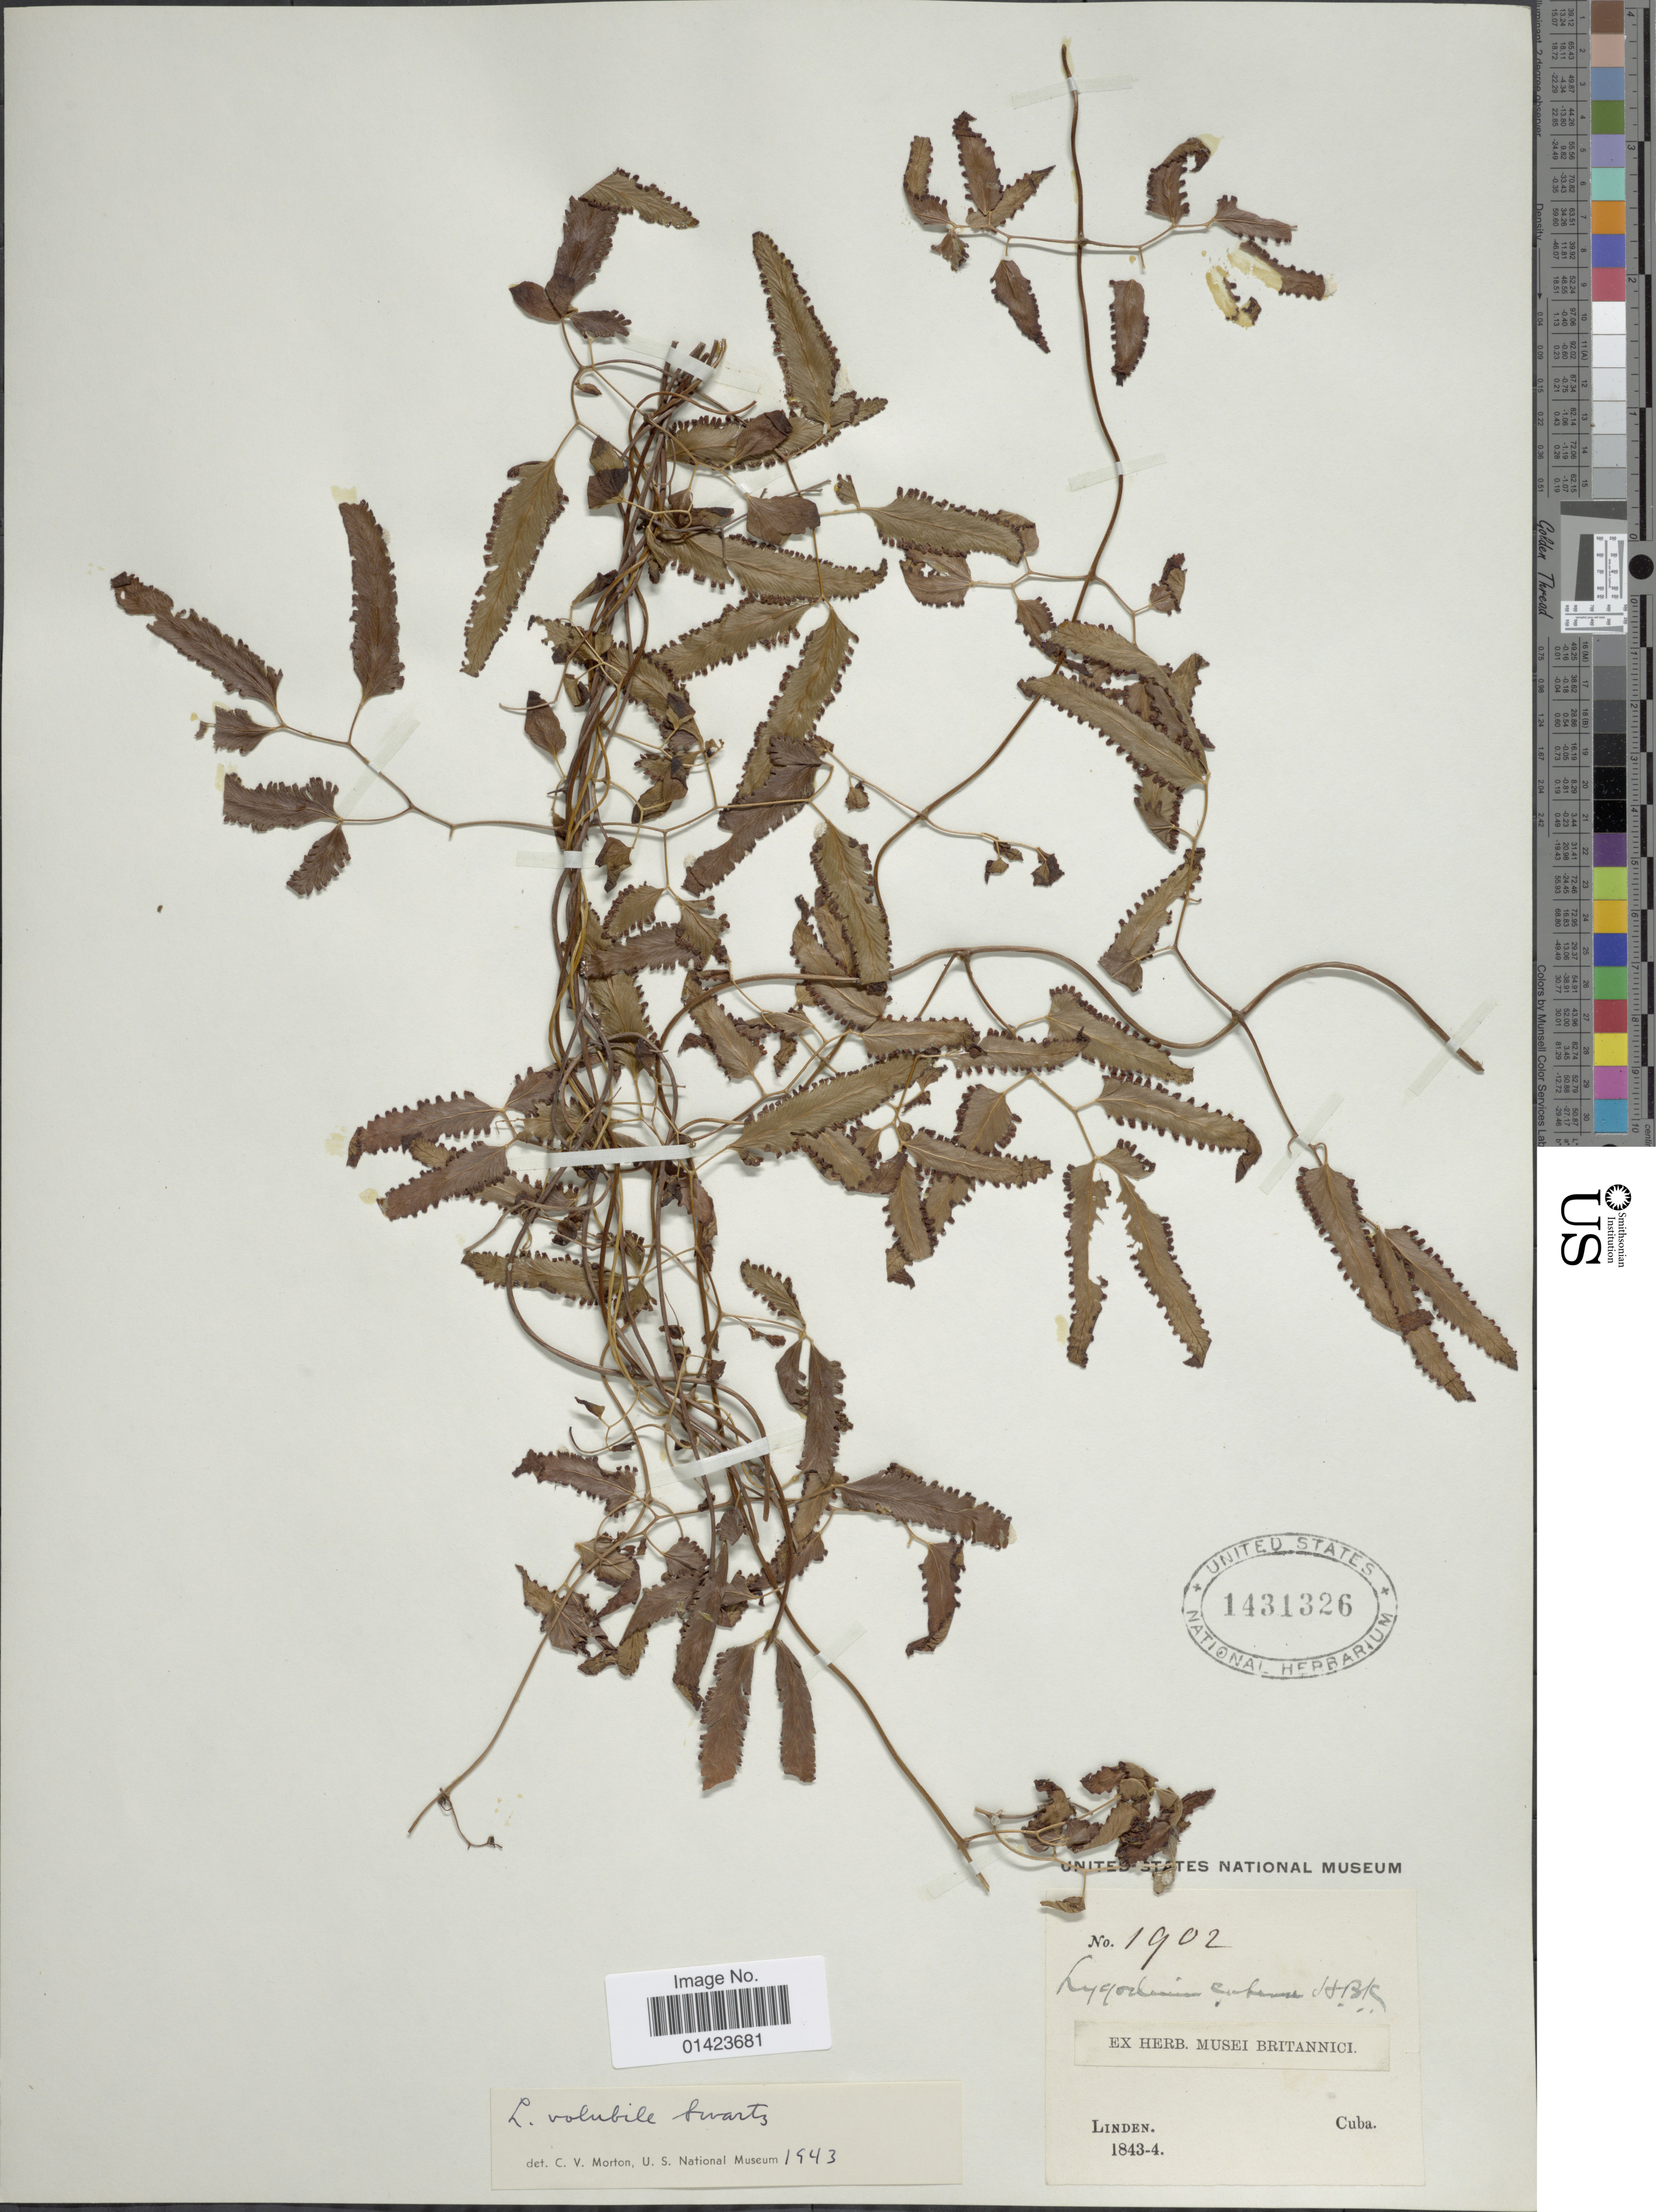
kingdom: Plantae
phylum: Tracheophyta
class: Polypodiopsida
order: Schizaeales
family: Lygodiaceae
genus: Lygodium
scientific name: Lygodium volubile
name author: Sw.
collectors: -- Linden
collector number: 1902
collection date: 1843/1844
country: Cuba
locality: Cuba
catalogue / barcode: US 1431326